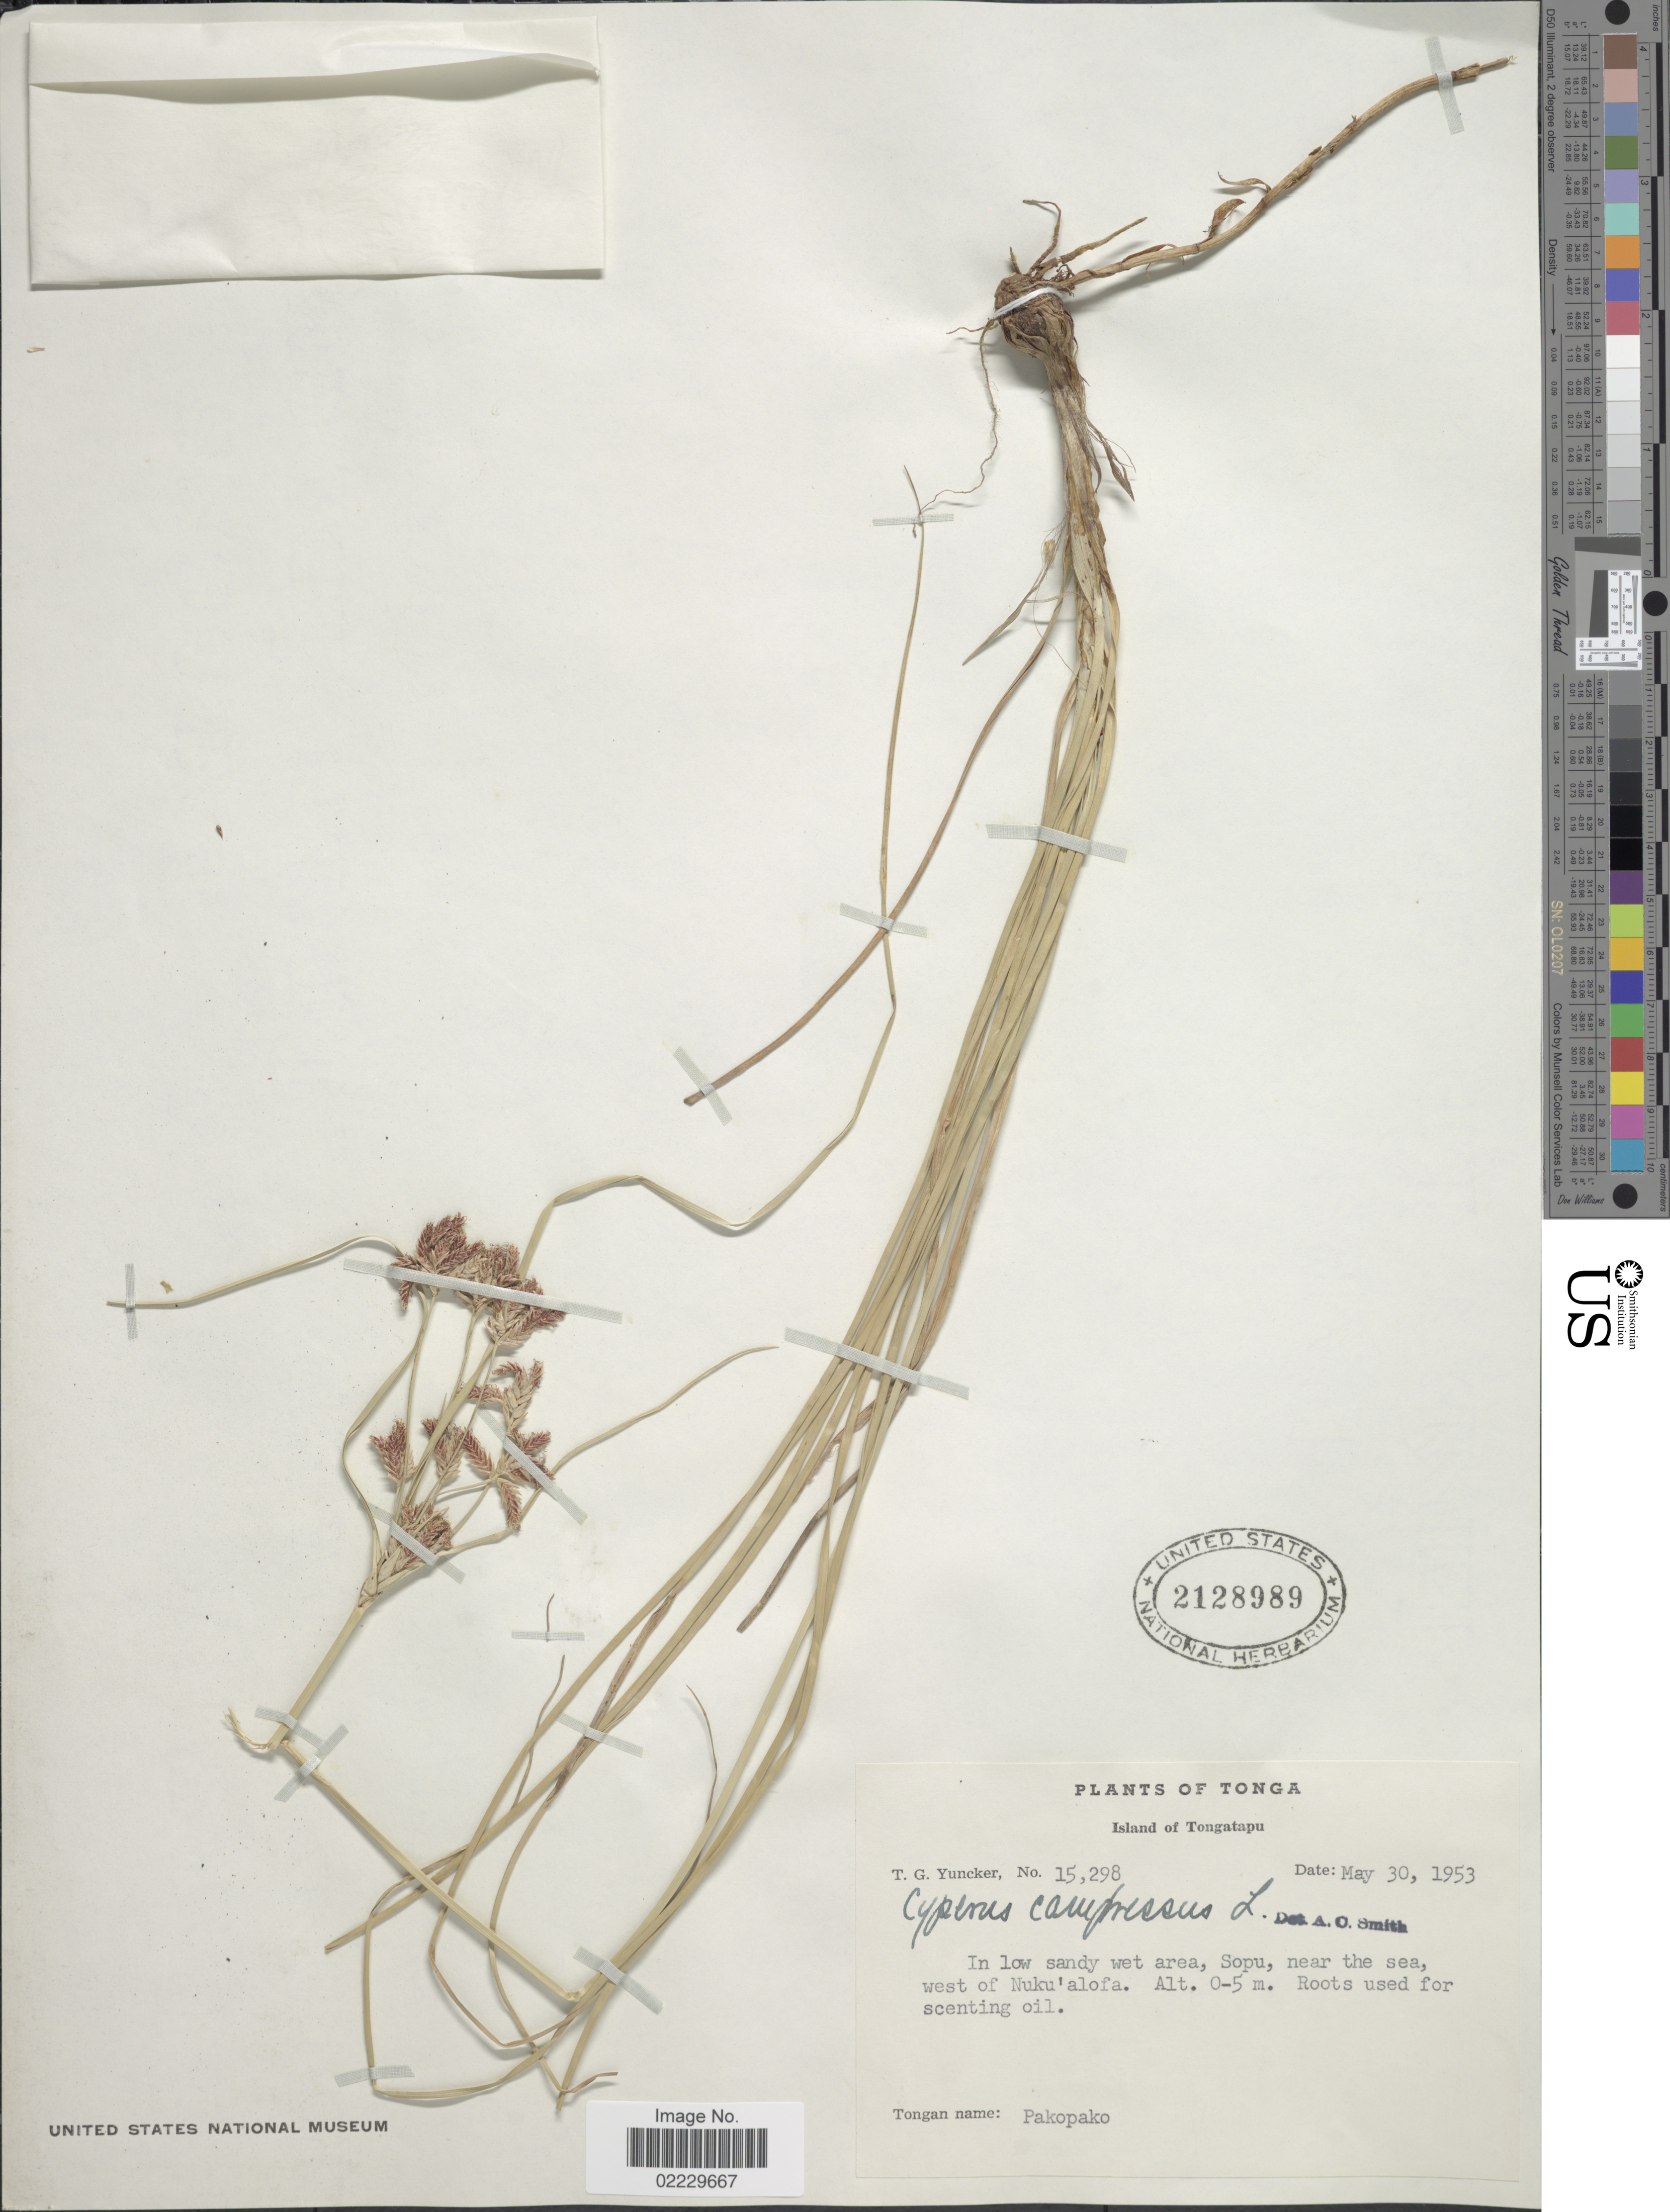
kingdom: Plantae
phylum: Tracheophyta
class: Liliopsida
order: Poales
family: Cyperaceae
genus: Cyperus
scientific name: Cyperus compressus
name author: L.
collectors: T. G. Yuncker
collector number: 15298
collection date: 1953-05-30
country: Tonga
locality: Island of Tongatapu, in low sandy wet area, Sopu, near the sea, west of Nuku'alofa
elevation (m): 0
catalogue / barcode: US 2128989